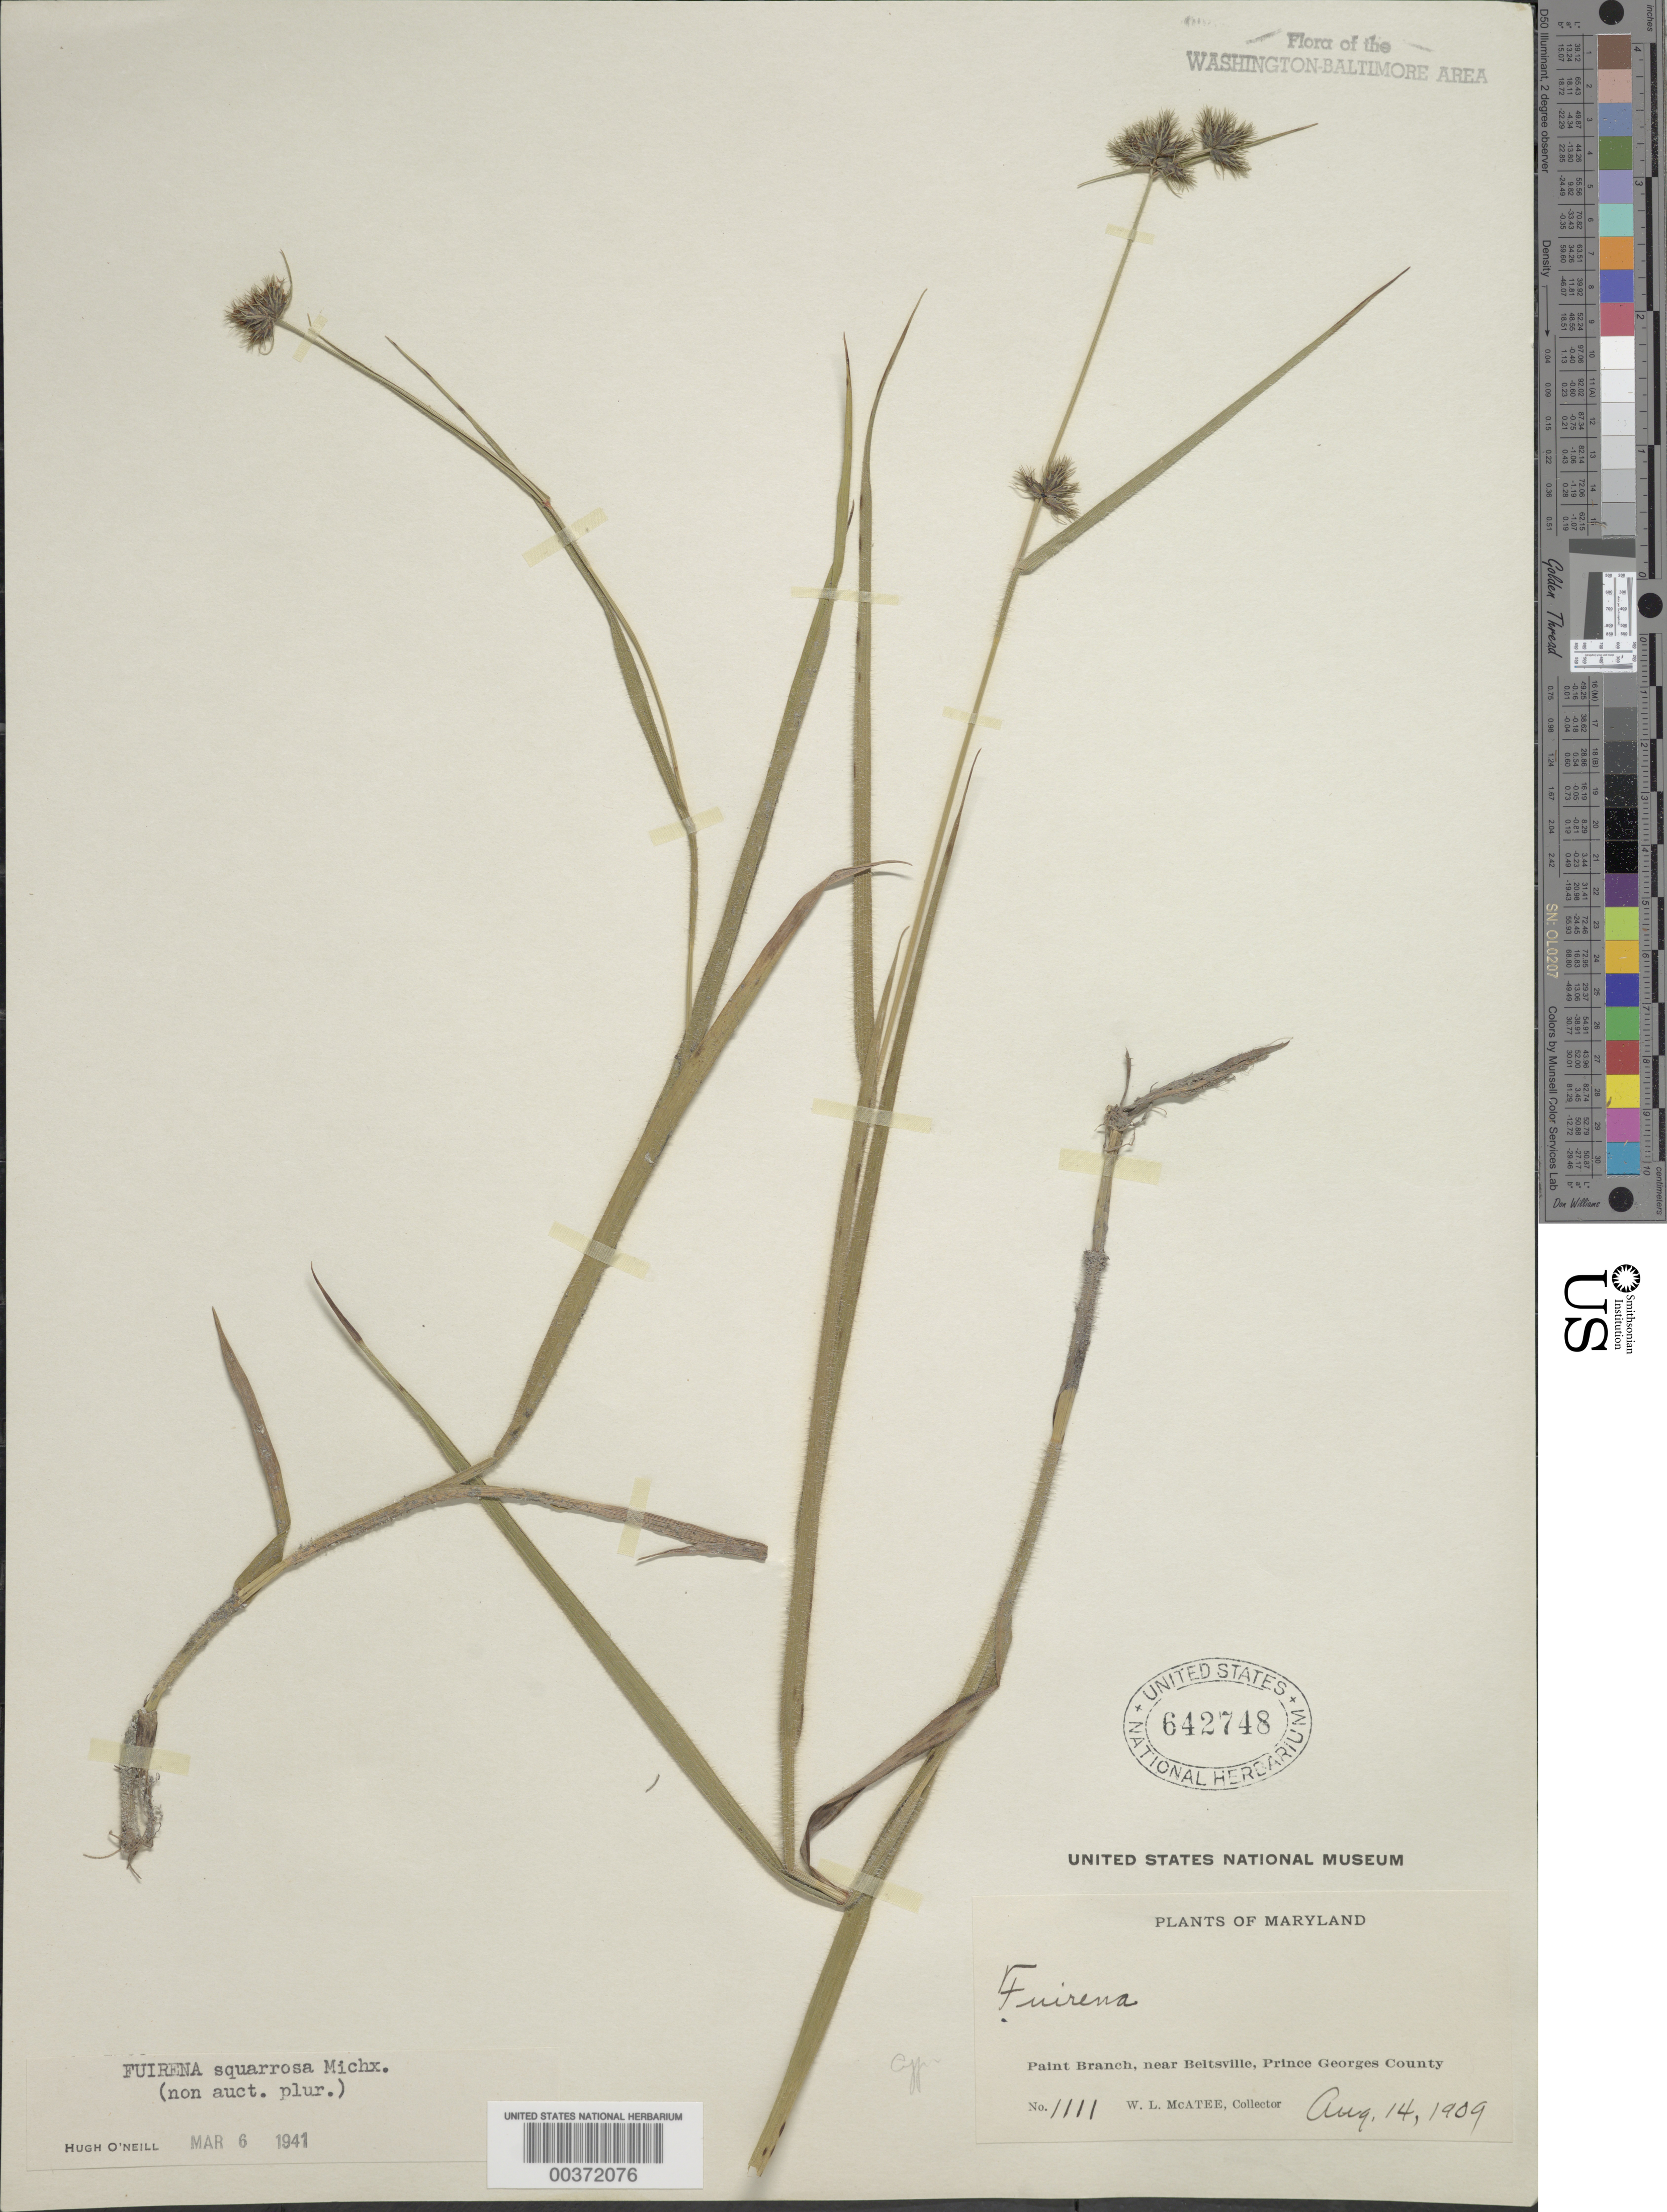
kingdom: Plantae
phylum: Tracheophyta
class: Liliopsida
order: Poales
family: Cyperaceae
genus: Fuirena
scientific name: Fuirena squarrosa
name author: Michx.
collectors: E. C. Leonard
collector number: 1111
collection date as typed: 14 Aug 1909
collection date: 1909-08-14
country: United States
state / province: Maryland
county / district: Prince George's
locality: Paint Branch, Beltsville vicinity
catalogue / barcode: US 642748